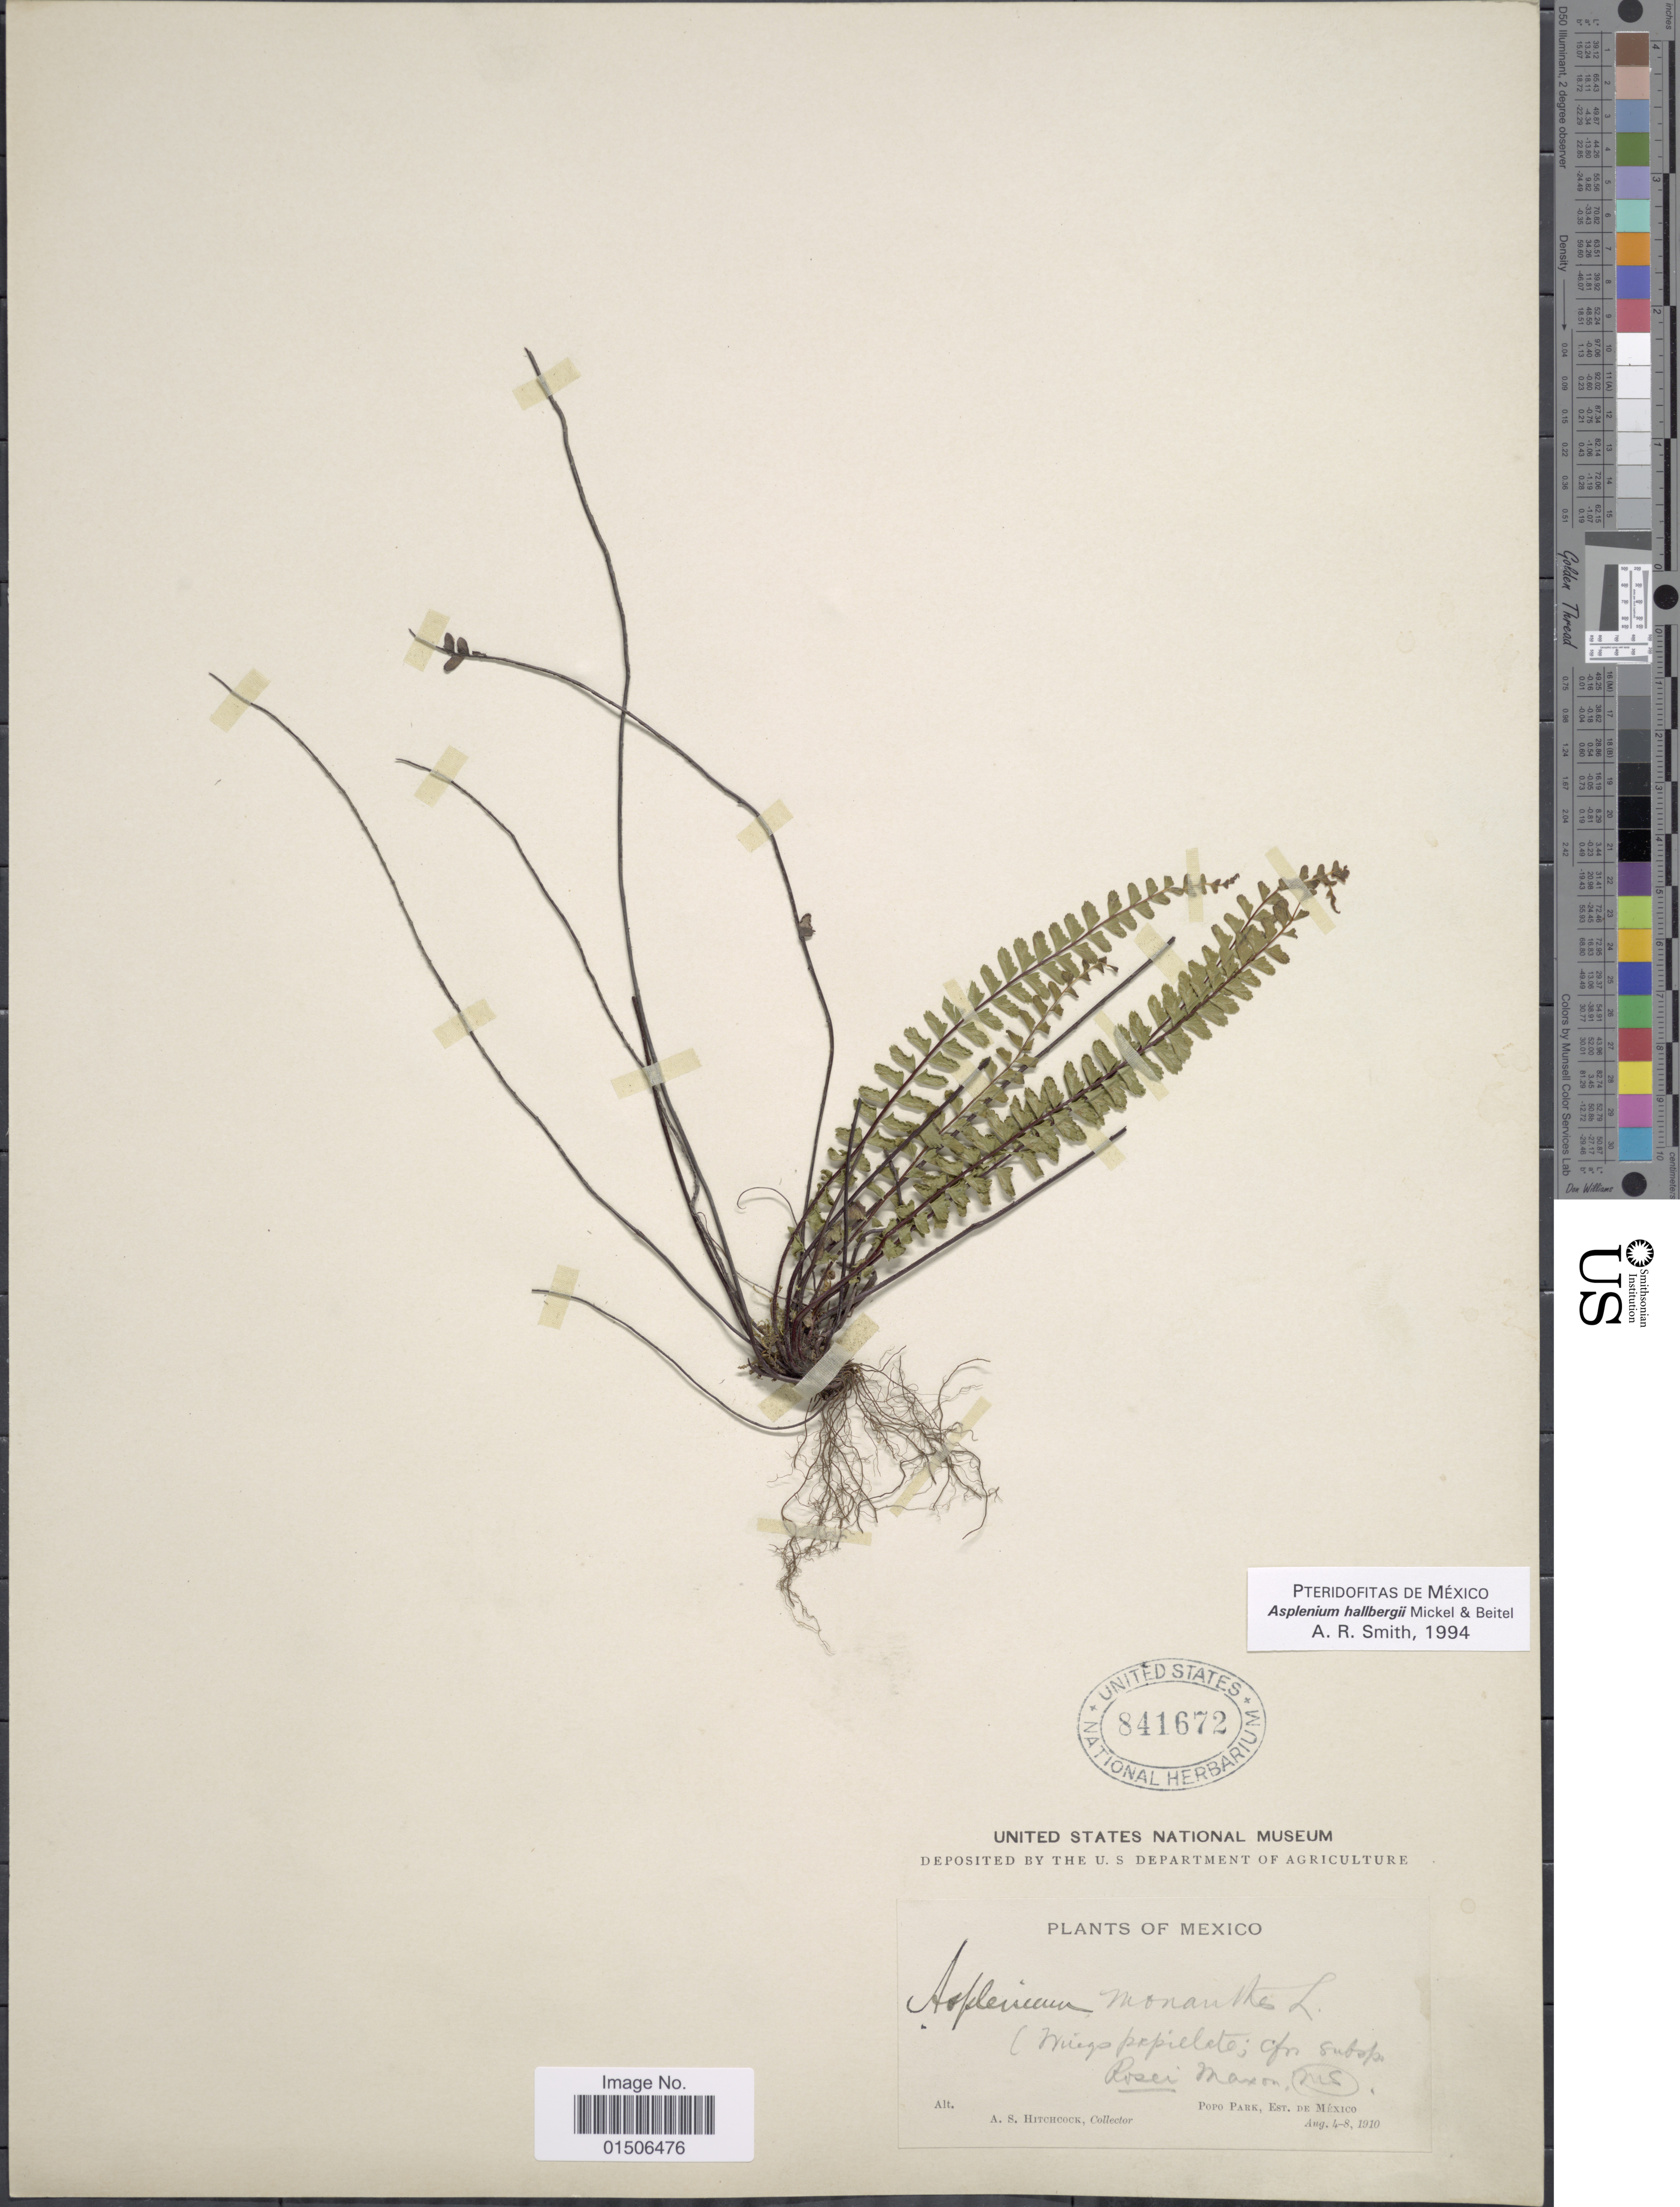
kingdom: Plantae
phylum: Tracheophyta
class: Polypodiopsida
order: Polypodiales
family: Aspleniaceae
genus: Asplenium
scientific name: Asplenium hallbergii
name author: Mickel & Beitel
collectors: A. S. Hitchcock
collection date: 1910-08-04/1910-08-08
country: Mexico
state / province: México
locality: Popo Park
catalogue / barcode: US 841672